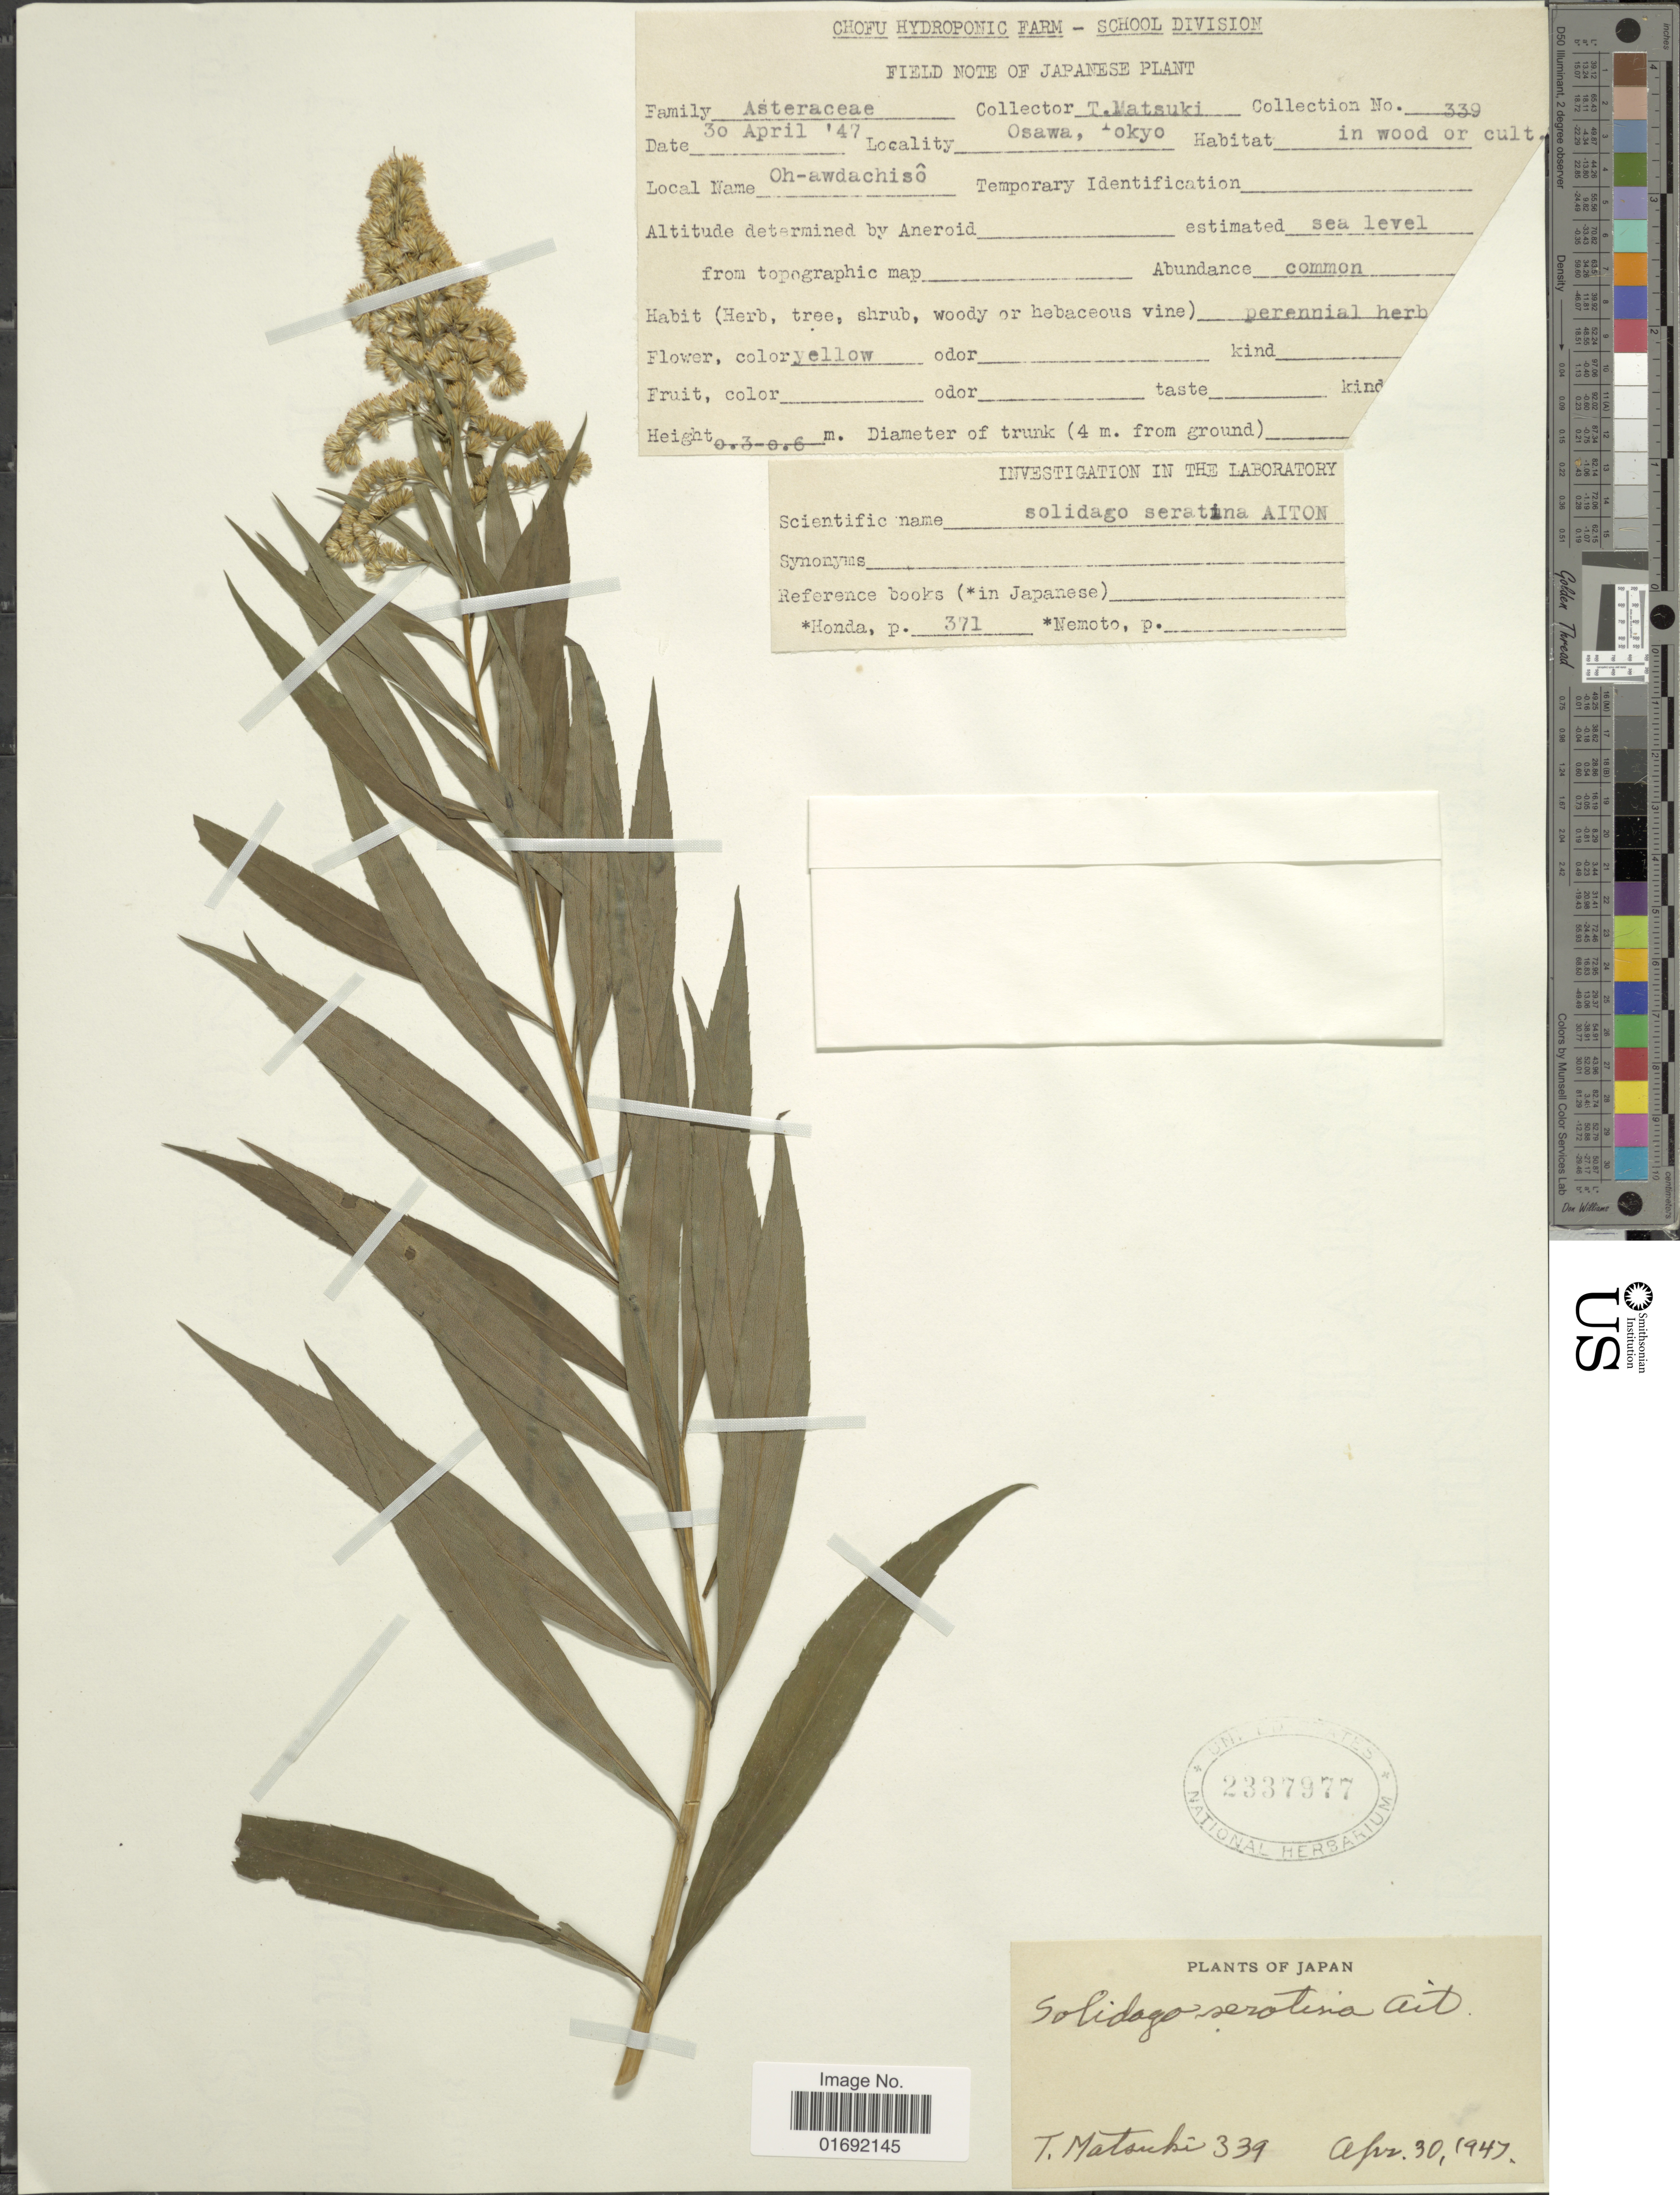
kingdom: Plantae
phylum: Tracheophyta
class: Magnoliopsida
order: Asterales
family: Asteraceae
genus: Solidago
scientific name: Solidago gigantea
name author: Aiton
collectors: T. Matsuki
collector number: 339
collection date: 1947-04-30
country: Japan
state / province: Tokyo, Federal City of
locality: Osawa, Tokyo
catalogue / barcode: US 2337977